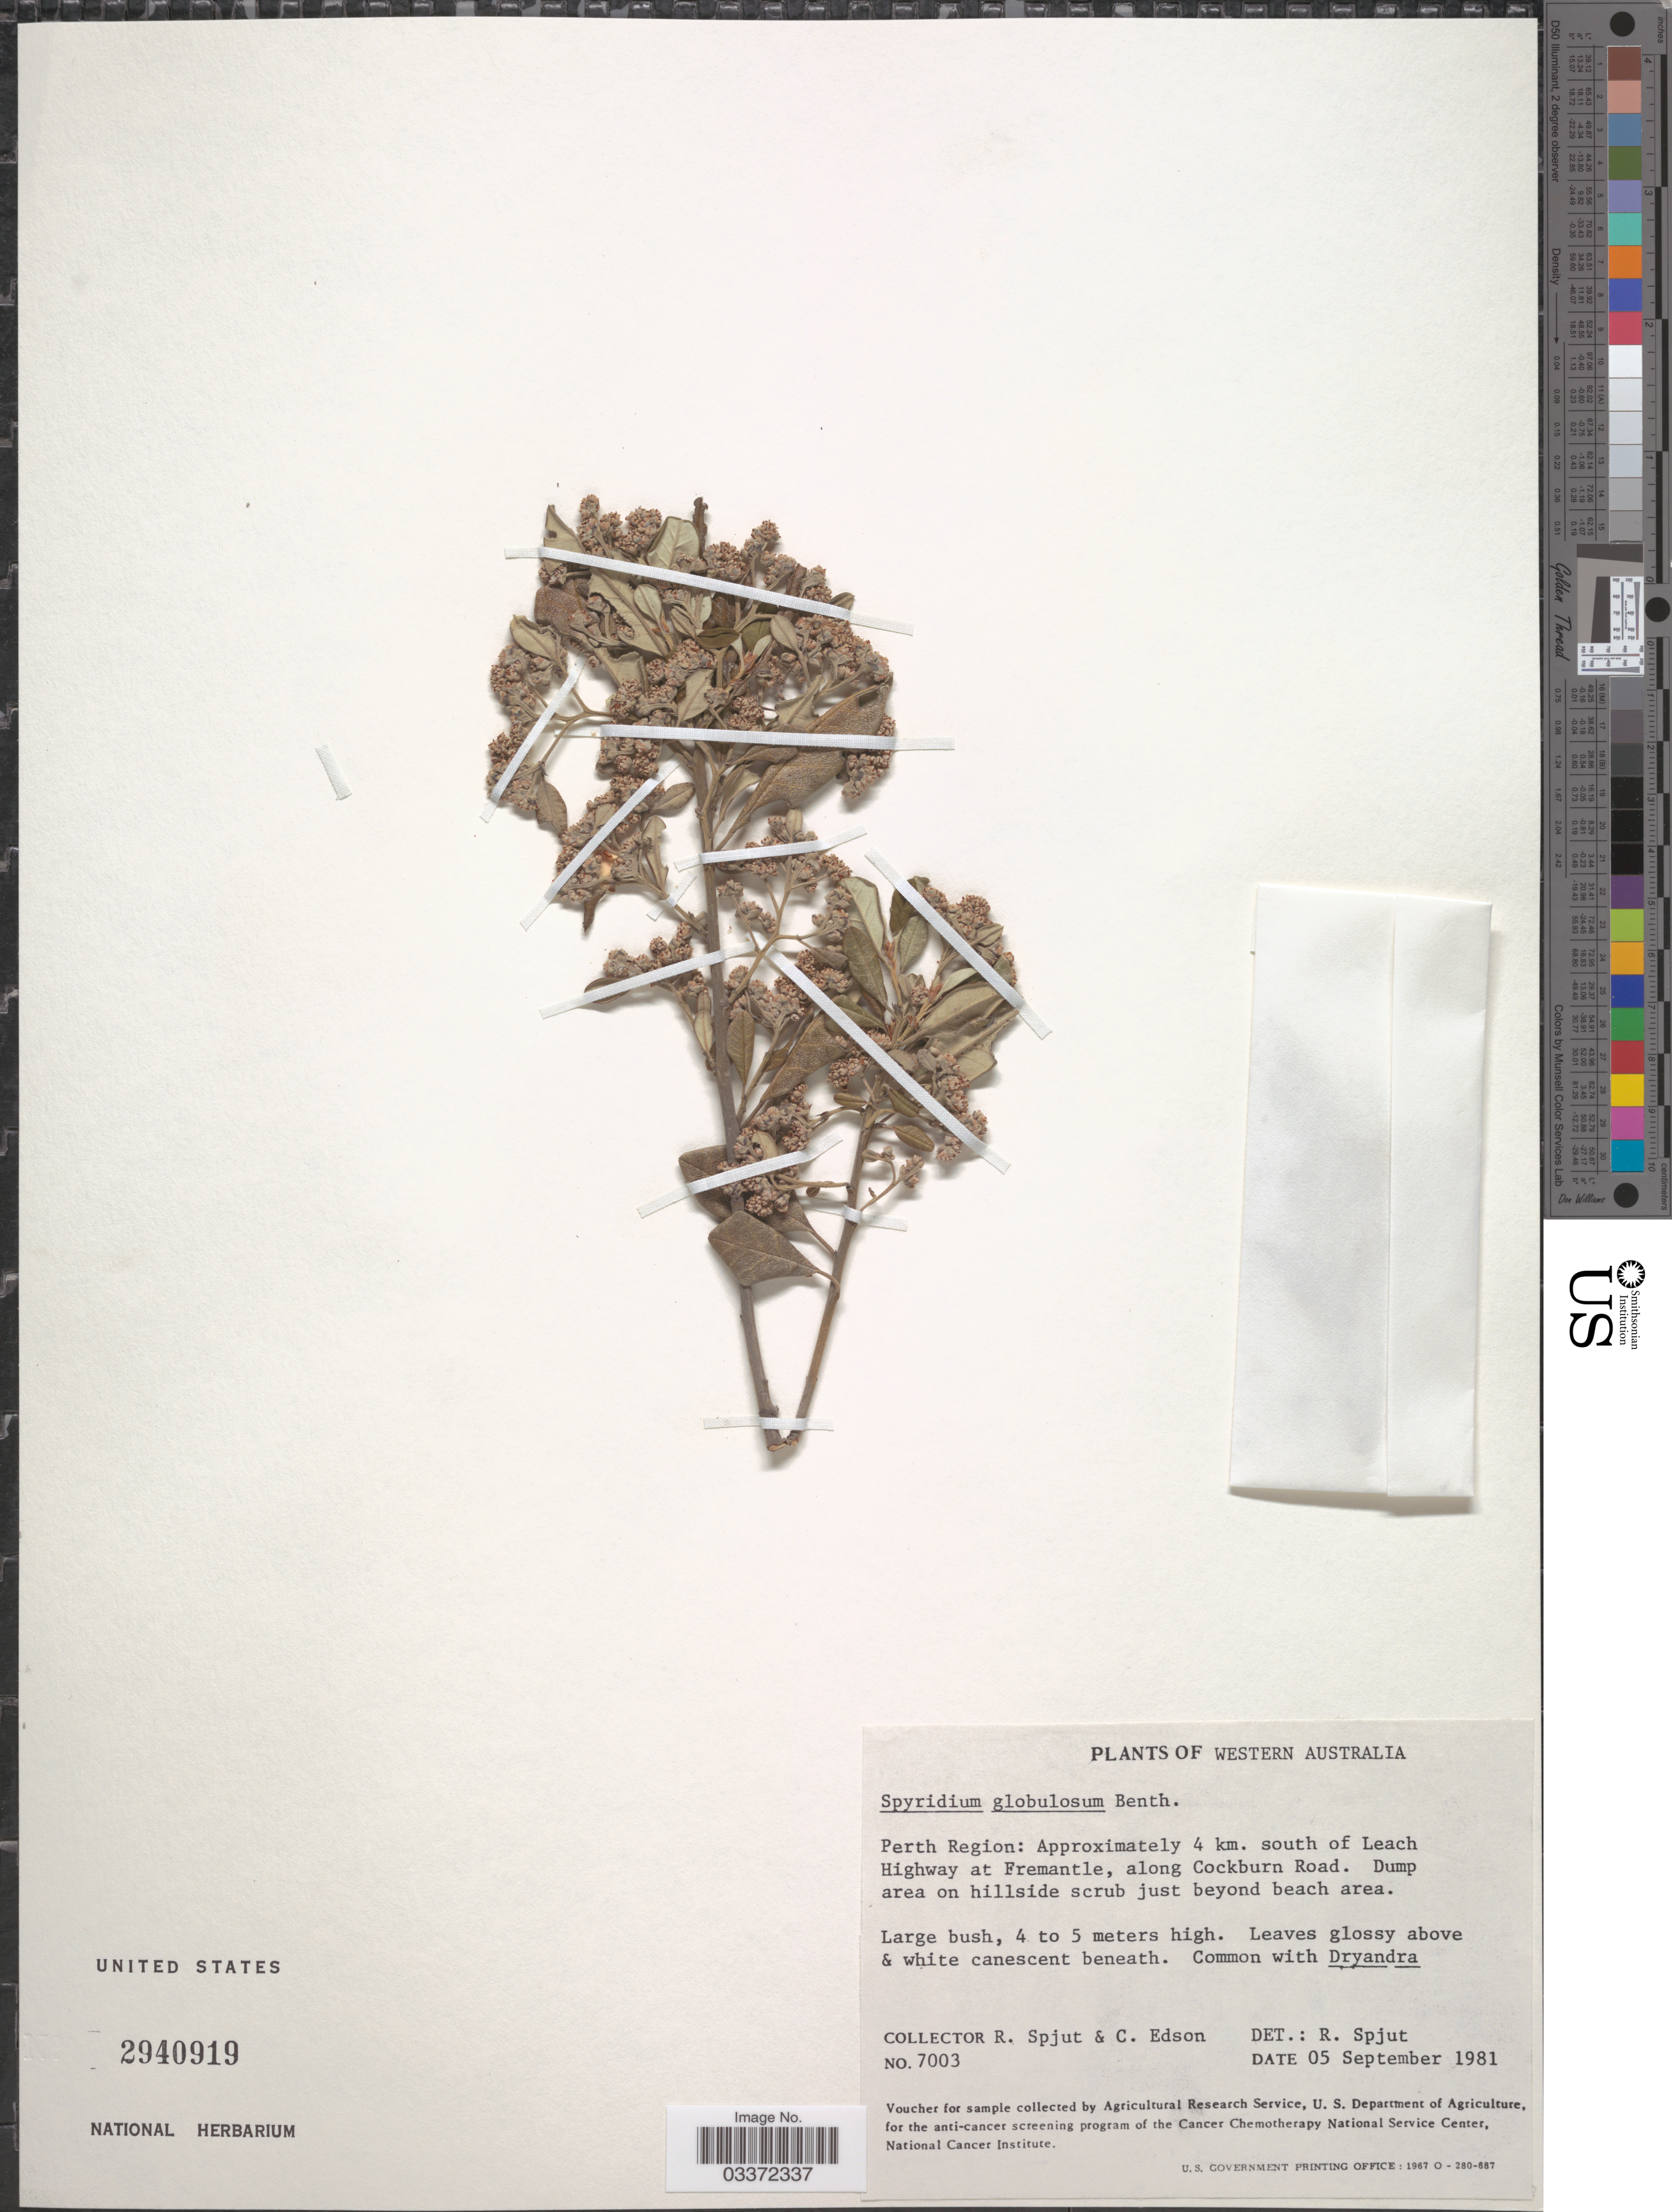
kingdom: Plantae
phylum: Tracheophyta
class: Magnoliopsida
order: Rosales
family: Rhamnaceae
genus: Spyridium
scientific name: Spyridium globulosum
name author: Benth.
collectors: R. Spjut & C. Edson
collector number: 7003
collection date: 1981-09-05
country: Australia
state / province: Western Australia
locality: Perth Region: Approximately 4 km. south of Leach Highway at Fremantle, along Cockburn Road.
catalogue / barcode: US 2940919